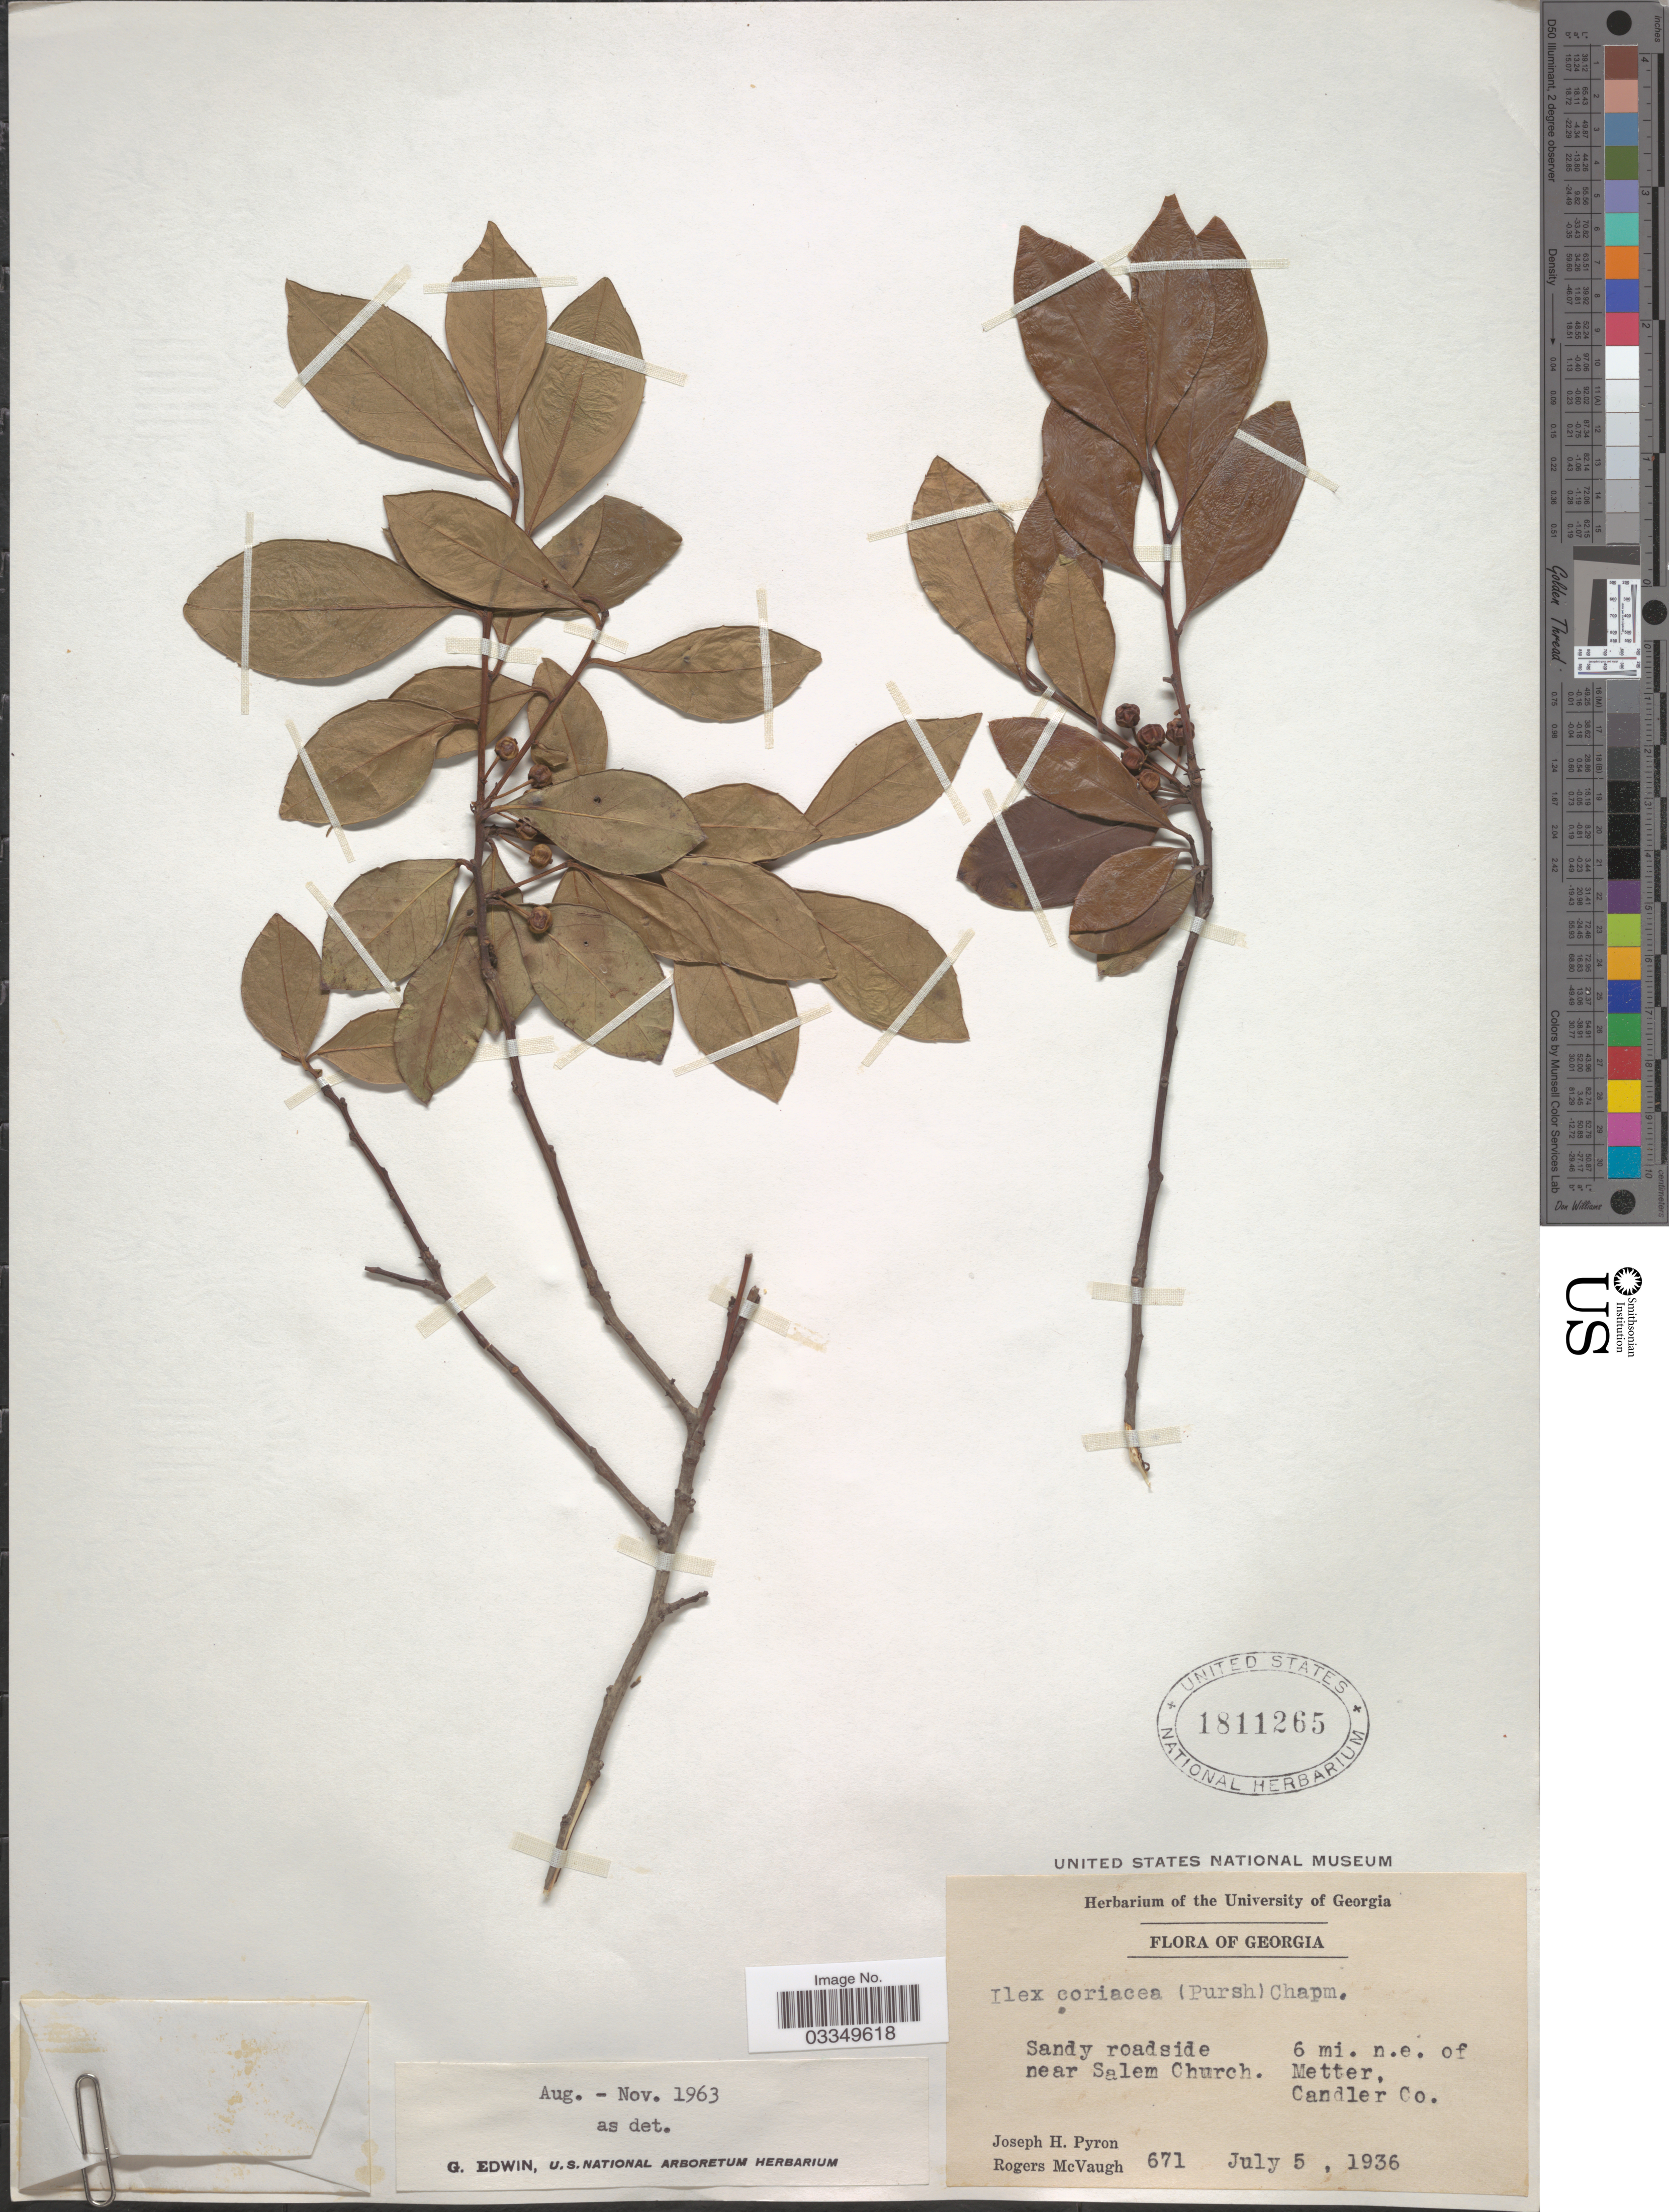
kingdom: Plantae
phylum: Tracheophyta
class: Magnoliopsida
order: Aquifoliales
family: Aquifoliaceae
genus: Ilex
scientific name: Ilex coriacea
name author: (Pursh) Chapm.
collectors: J. H. Pyron & R. McVaugh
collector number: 671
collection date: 1936-07-05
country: United States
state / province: Georgia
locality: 6 mi. n.e. of Metter, Candler Co. Near Salem Church.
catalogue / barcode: US 1811265